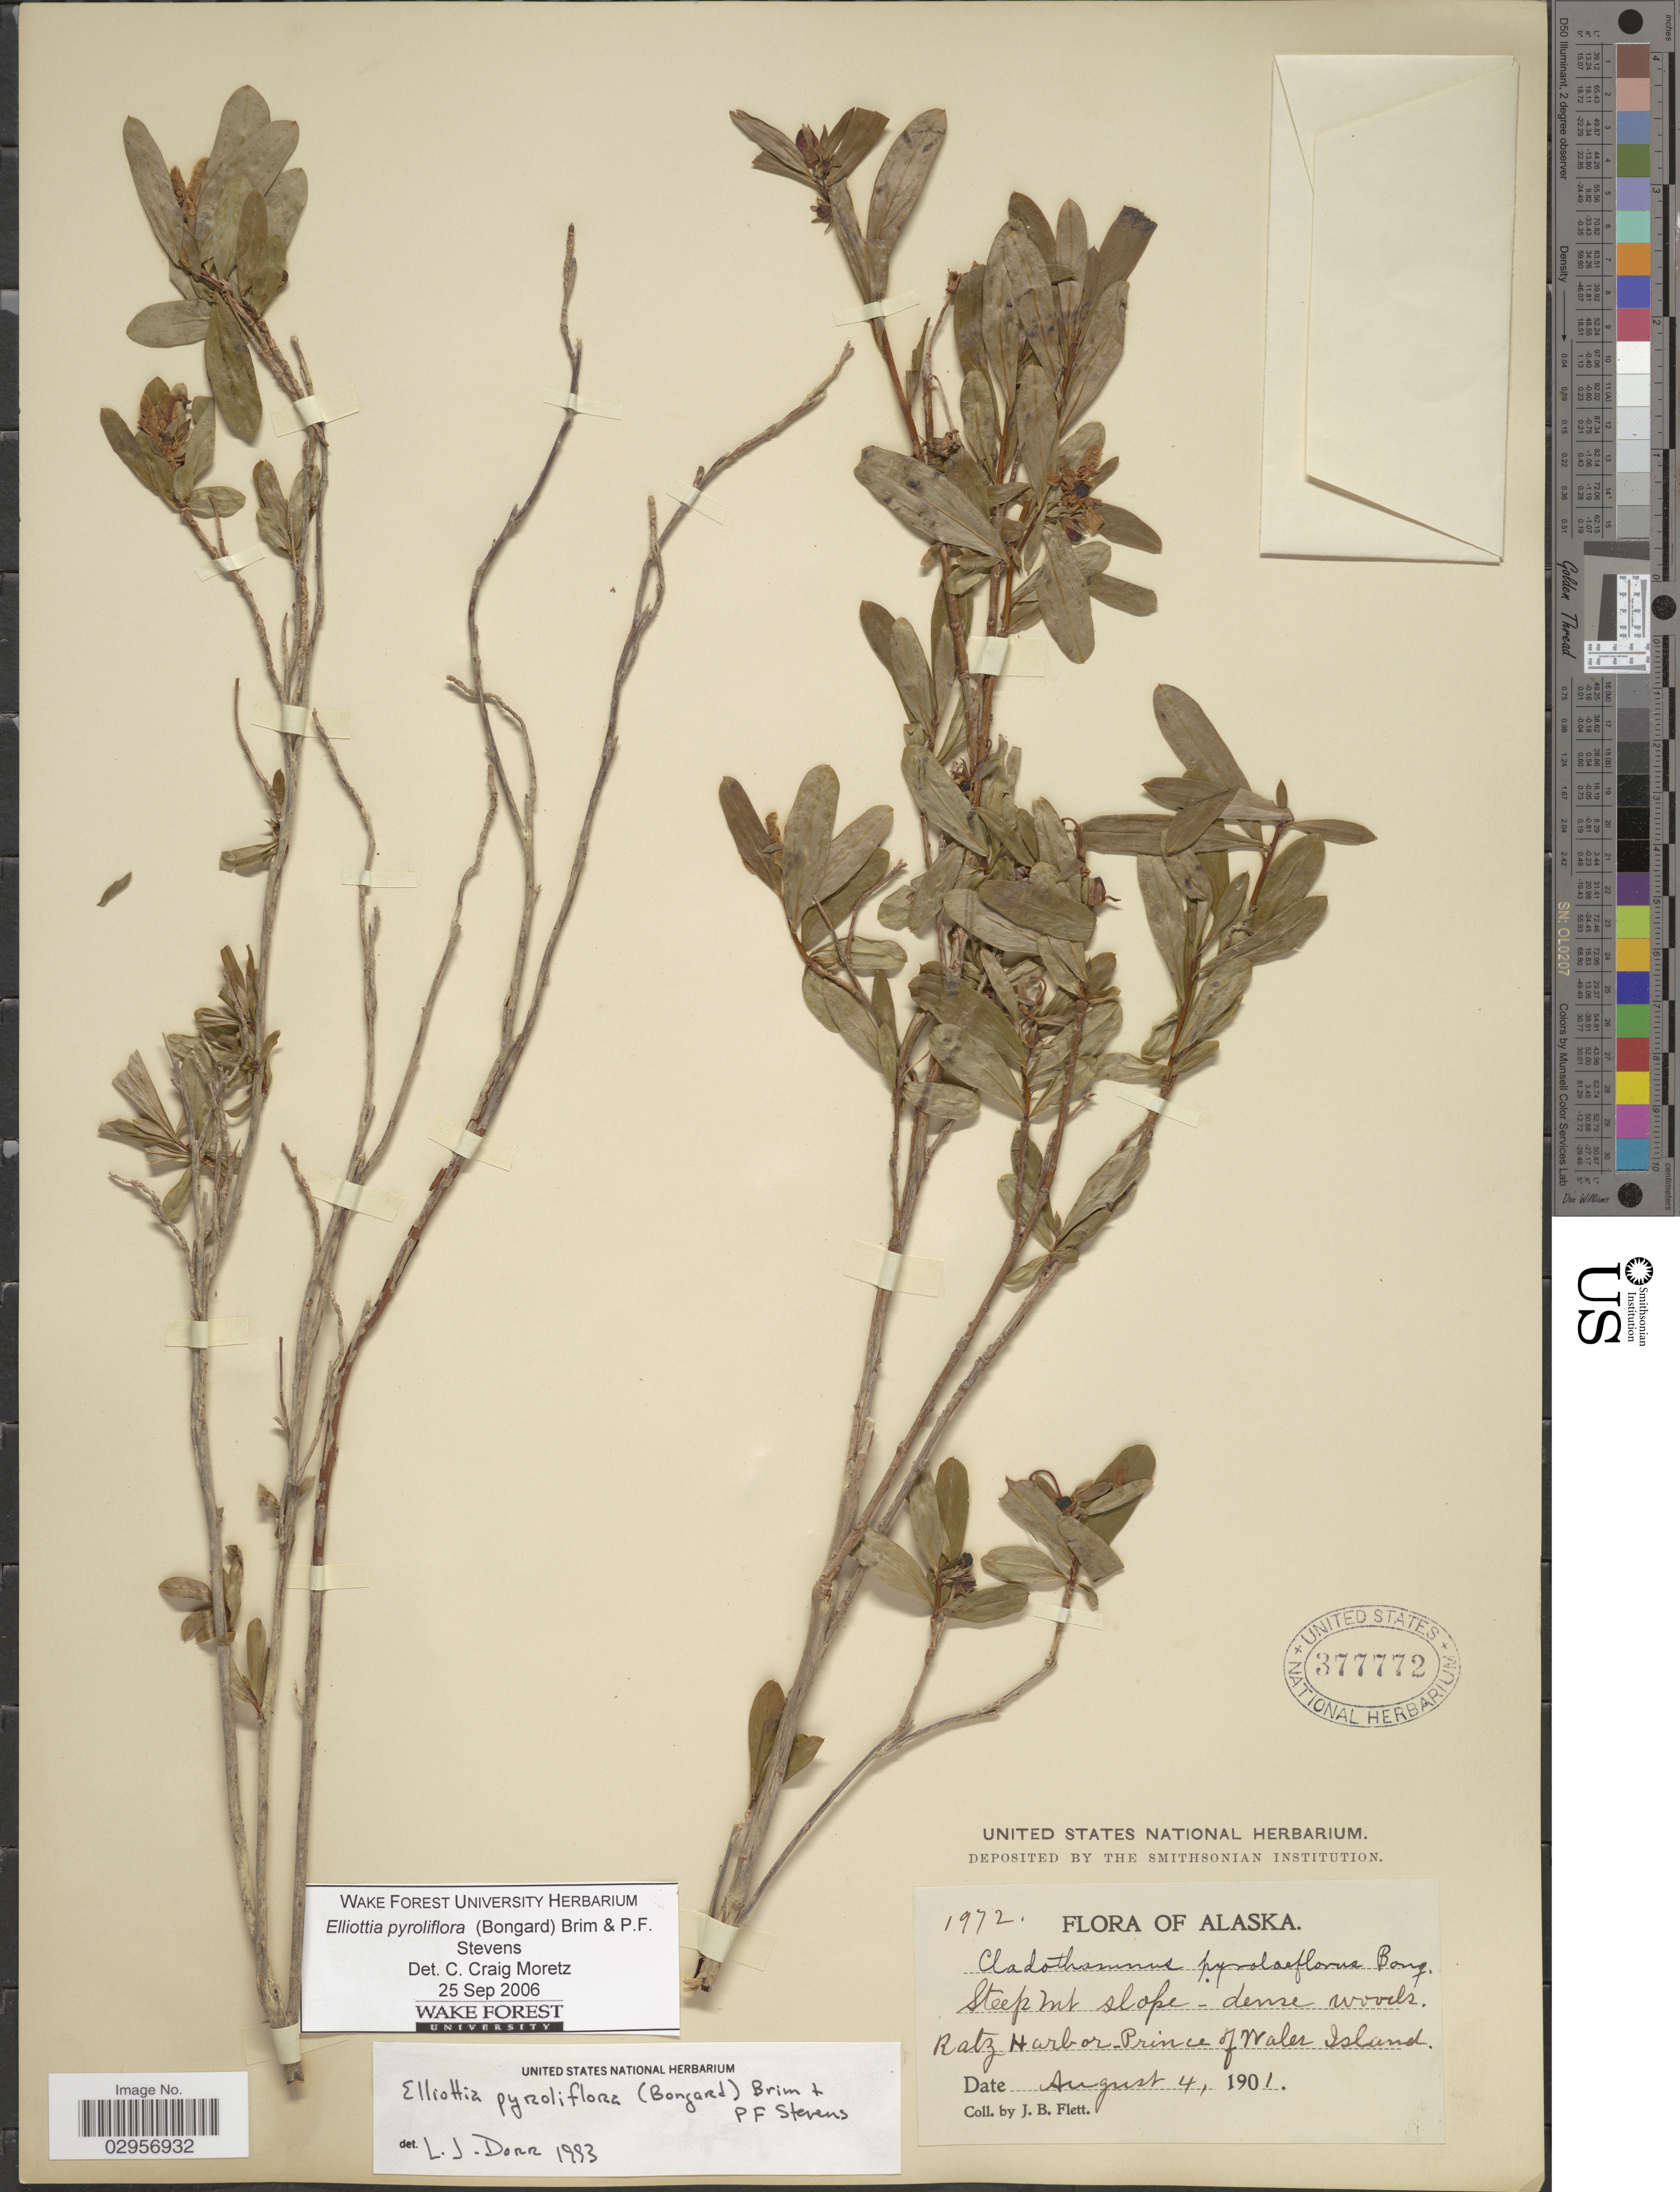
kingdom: Plantae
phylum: Tracheophyta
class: Magnoliopsida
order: Ericales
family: Ericaceae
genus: Elliottia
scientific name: Elliottia pyroliflora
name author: (Bong.) P.F. Stevens & Brim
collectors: J. Flett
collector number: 1972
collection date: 1901-08-04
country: United States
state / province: Alaska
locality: Ratz Harbor-Prince of Waler Island.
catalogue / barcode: US 377772